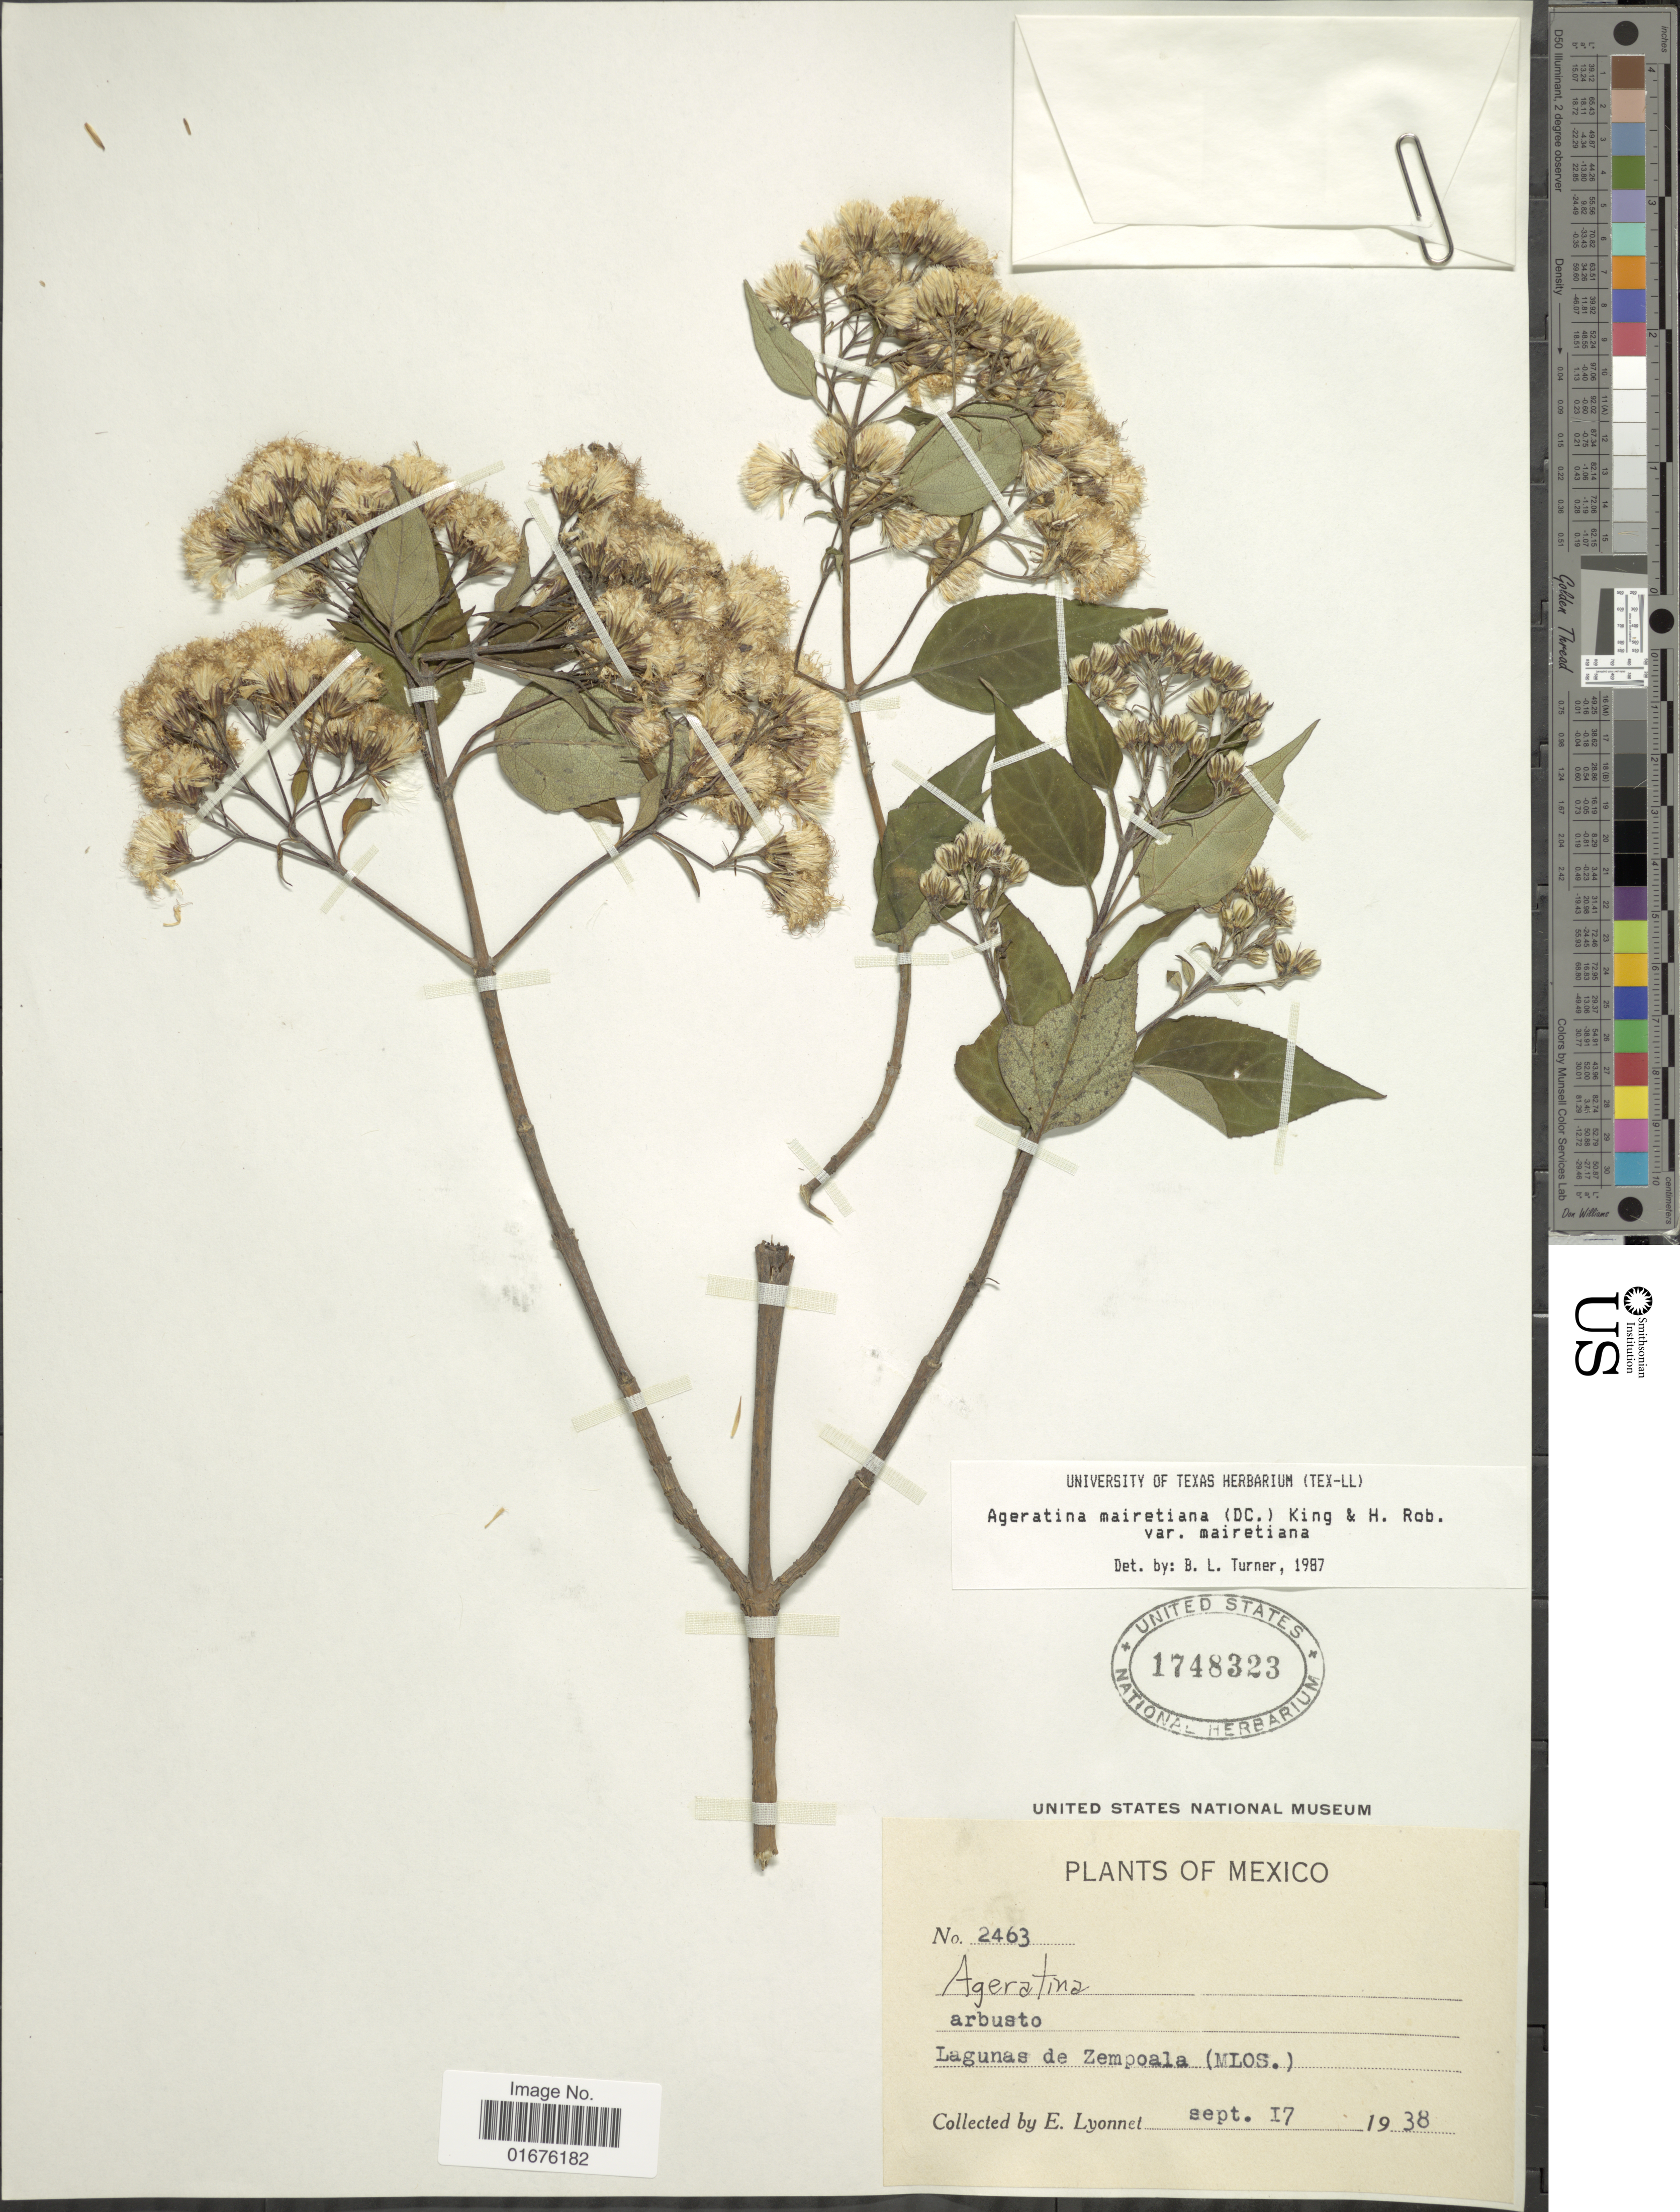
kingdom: Plantae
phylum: Tracheophyta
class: Magnoliopsida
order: Asterales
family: Asteraceae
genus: Ageratina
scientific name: Ageratina mairetiana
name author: (DC.) R.M. King & H. Rob.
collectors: E. Lyonnet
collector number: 2463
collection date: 1938-09-17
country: Mexico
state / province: Morelos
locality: Arbusto, Lagunas de Zempoala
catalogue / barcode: US 1748323